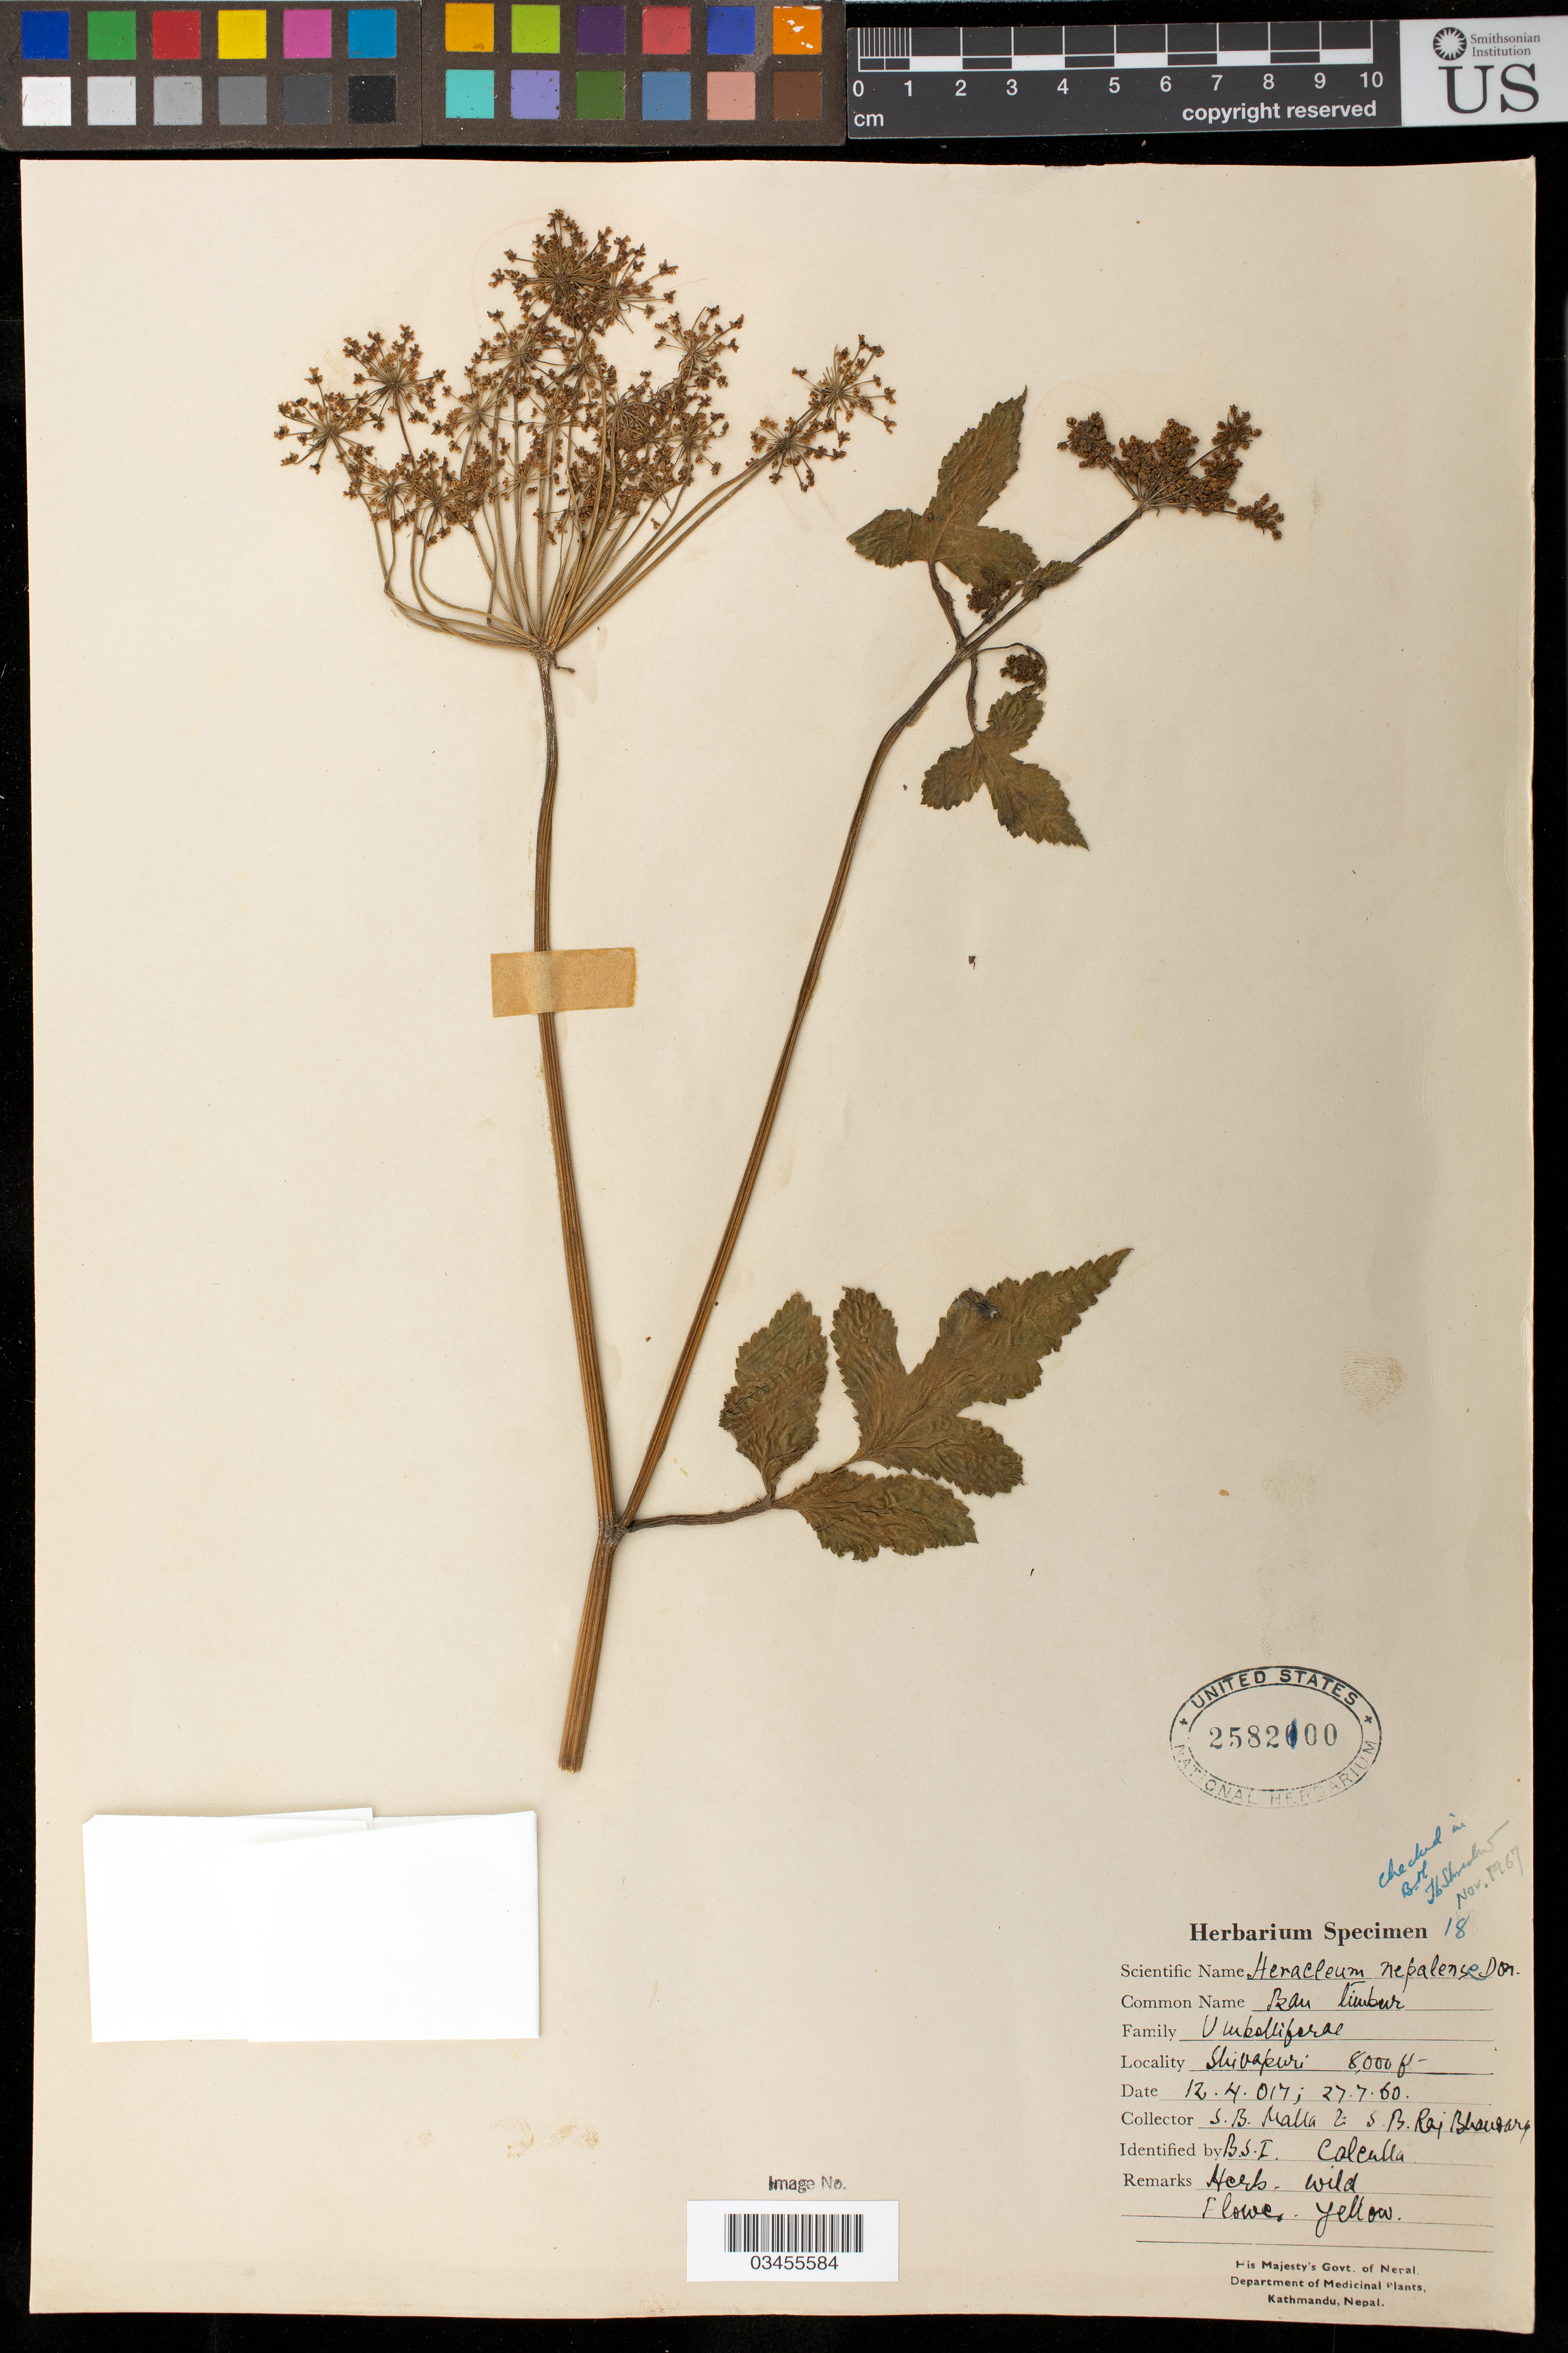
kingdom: Plantae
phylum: Tracheophyta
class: Magnoliopsida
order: Apiales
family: Apiaceae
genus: Heracleum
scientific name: Heracleum nepalense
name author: D. Don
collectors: S. Malla & S. Bhaudary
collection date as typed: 27 Jul 1960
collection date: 1960-07-27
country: Nepal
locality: Shibapuri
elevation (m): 2438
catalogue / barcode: US 2582100